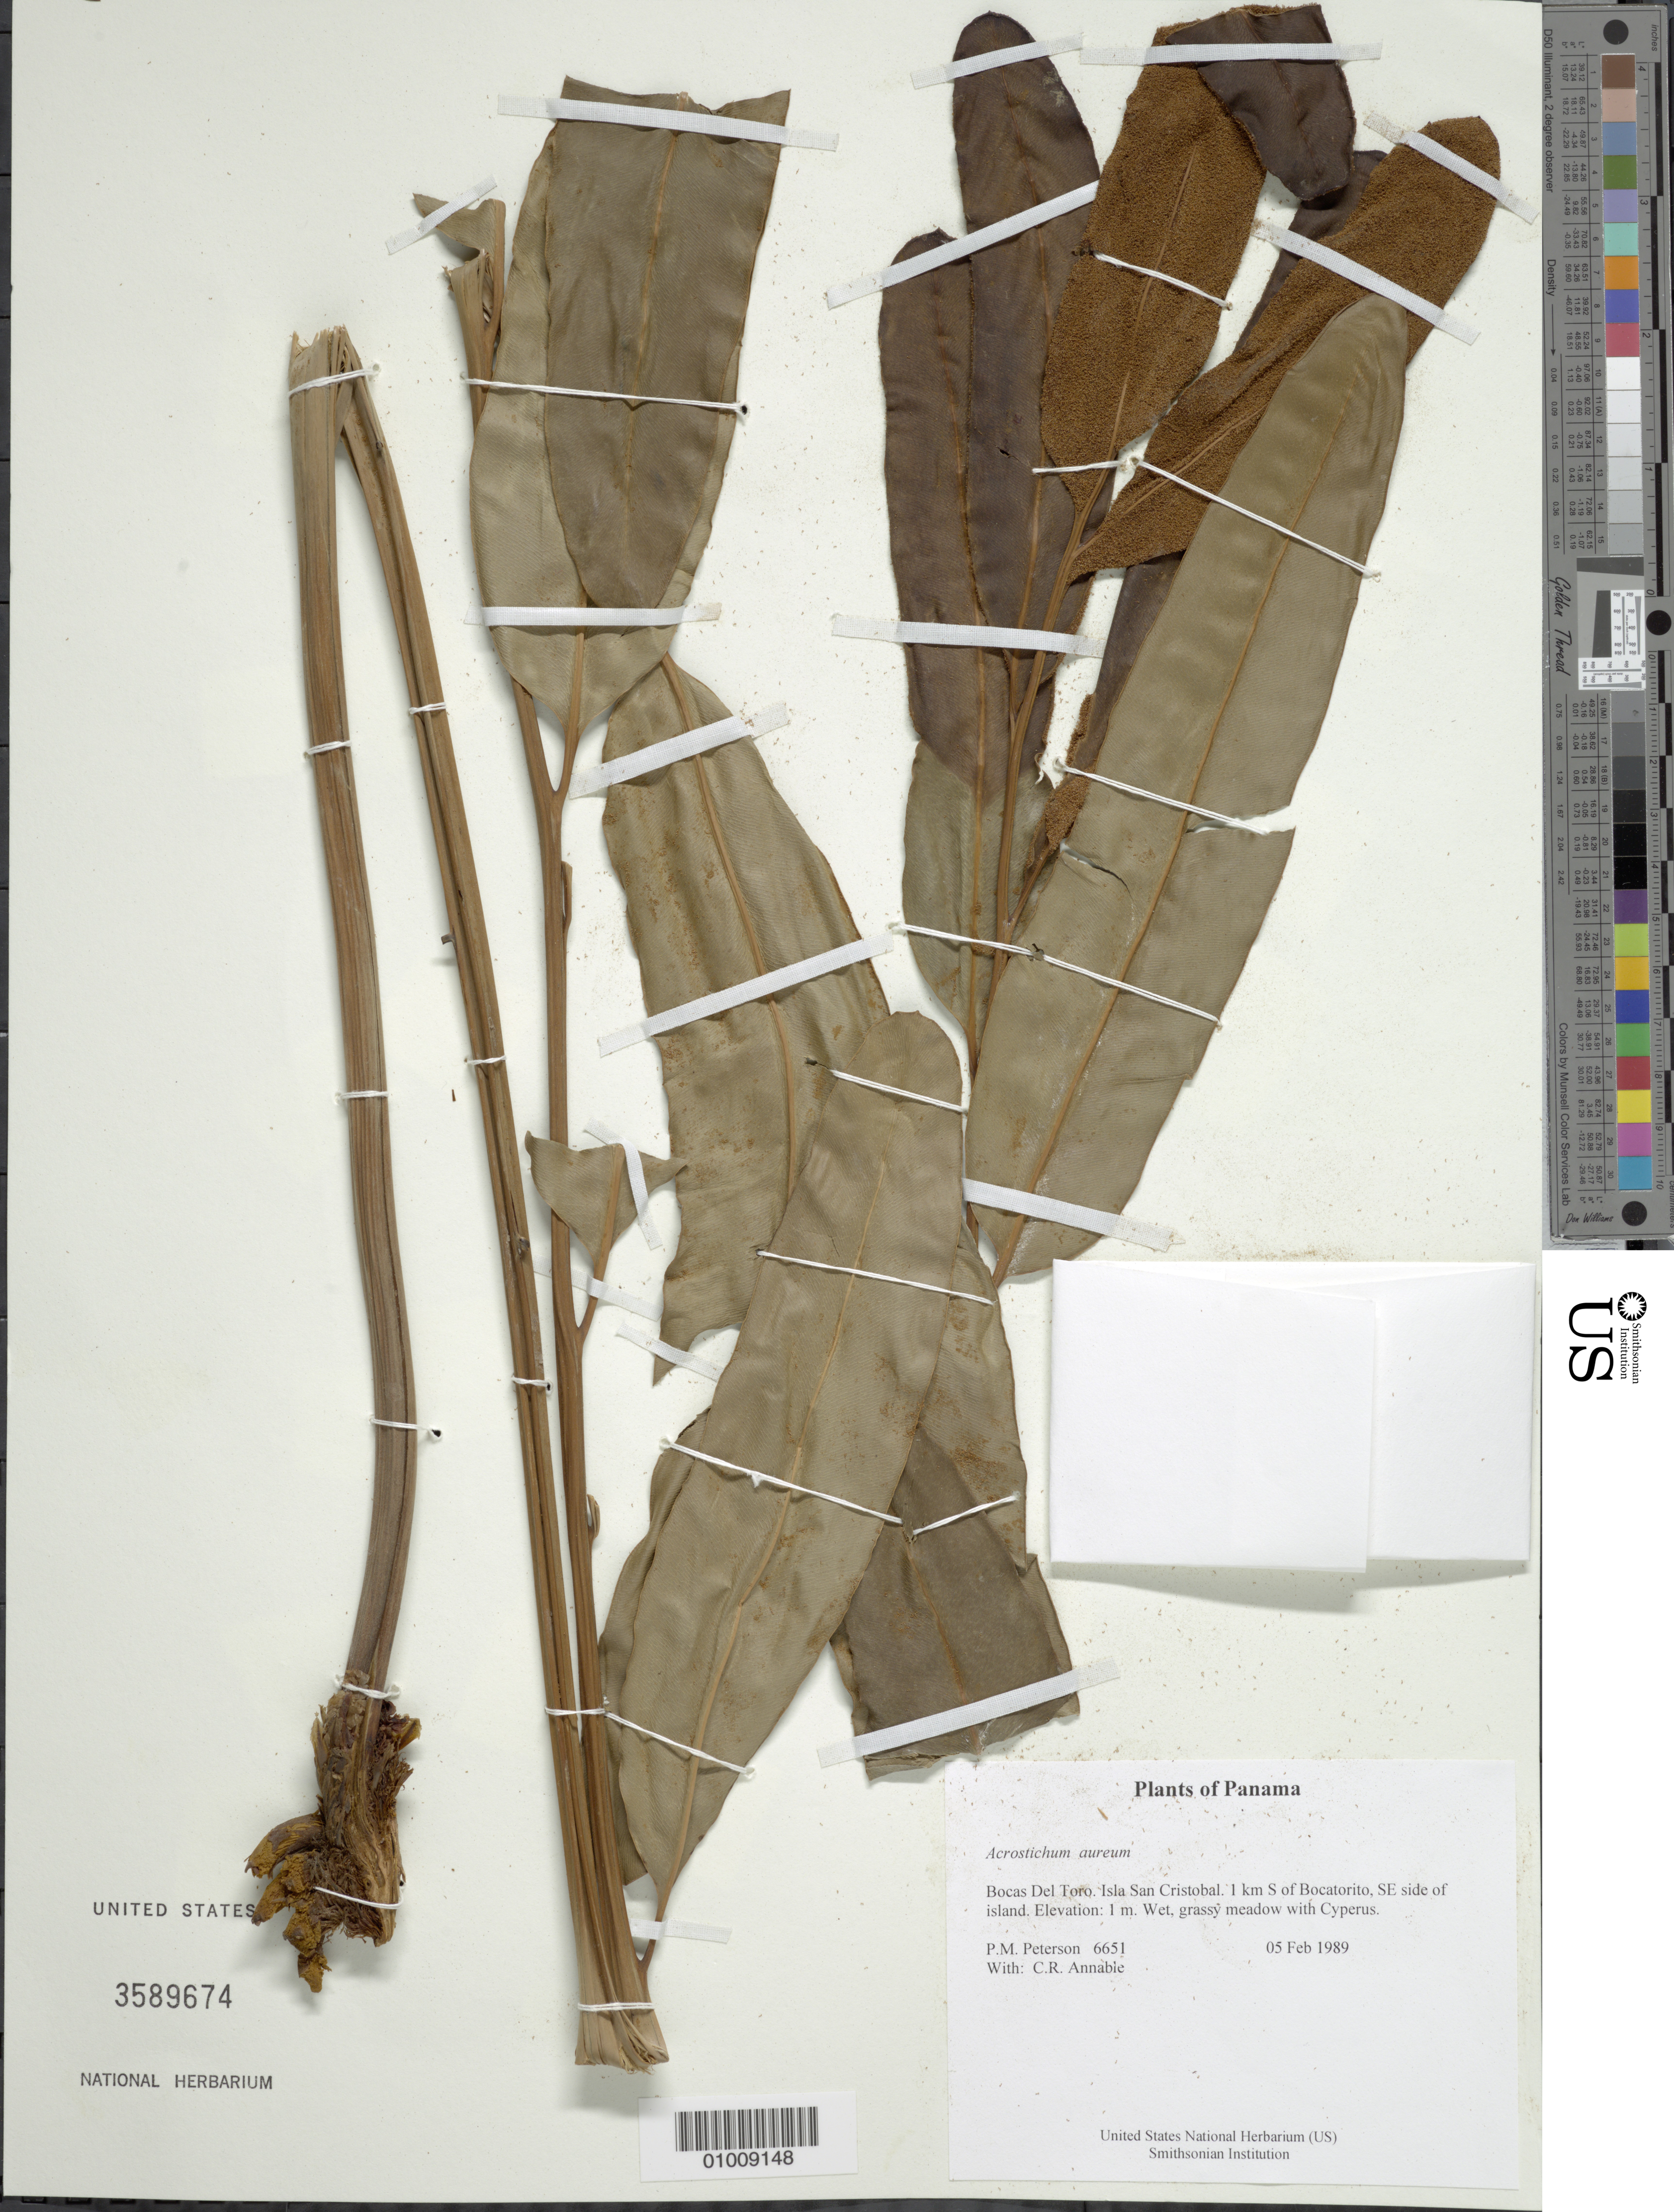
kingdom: Plantae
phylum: Tracheophyta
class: Polypodiopsida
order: Polypodiales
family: Pteridaceae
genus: Acrostichum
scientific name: Acrostichum aureum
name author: L.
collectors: P. M. Peterson & C. R. Annable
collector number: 06651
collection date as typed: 05 Feb 1989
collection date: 1989-02-05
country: Panama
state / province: Bocas del Toro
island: San Cristobal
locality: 1 km S of Bocatorito, SE side of island.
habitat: Wet, grassy meadow with Cyperus.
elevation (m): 1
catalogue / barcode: US 3589674